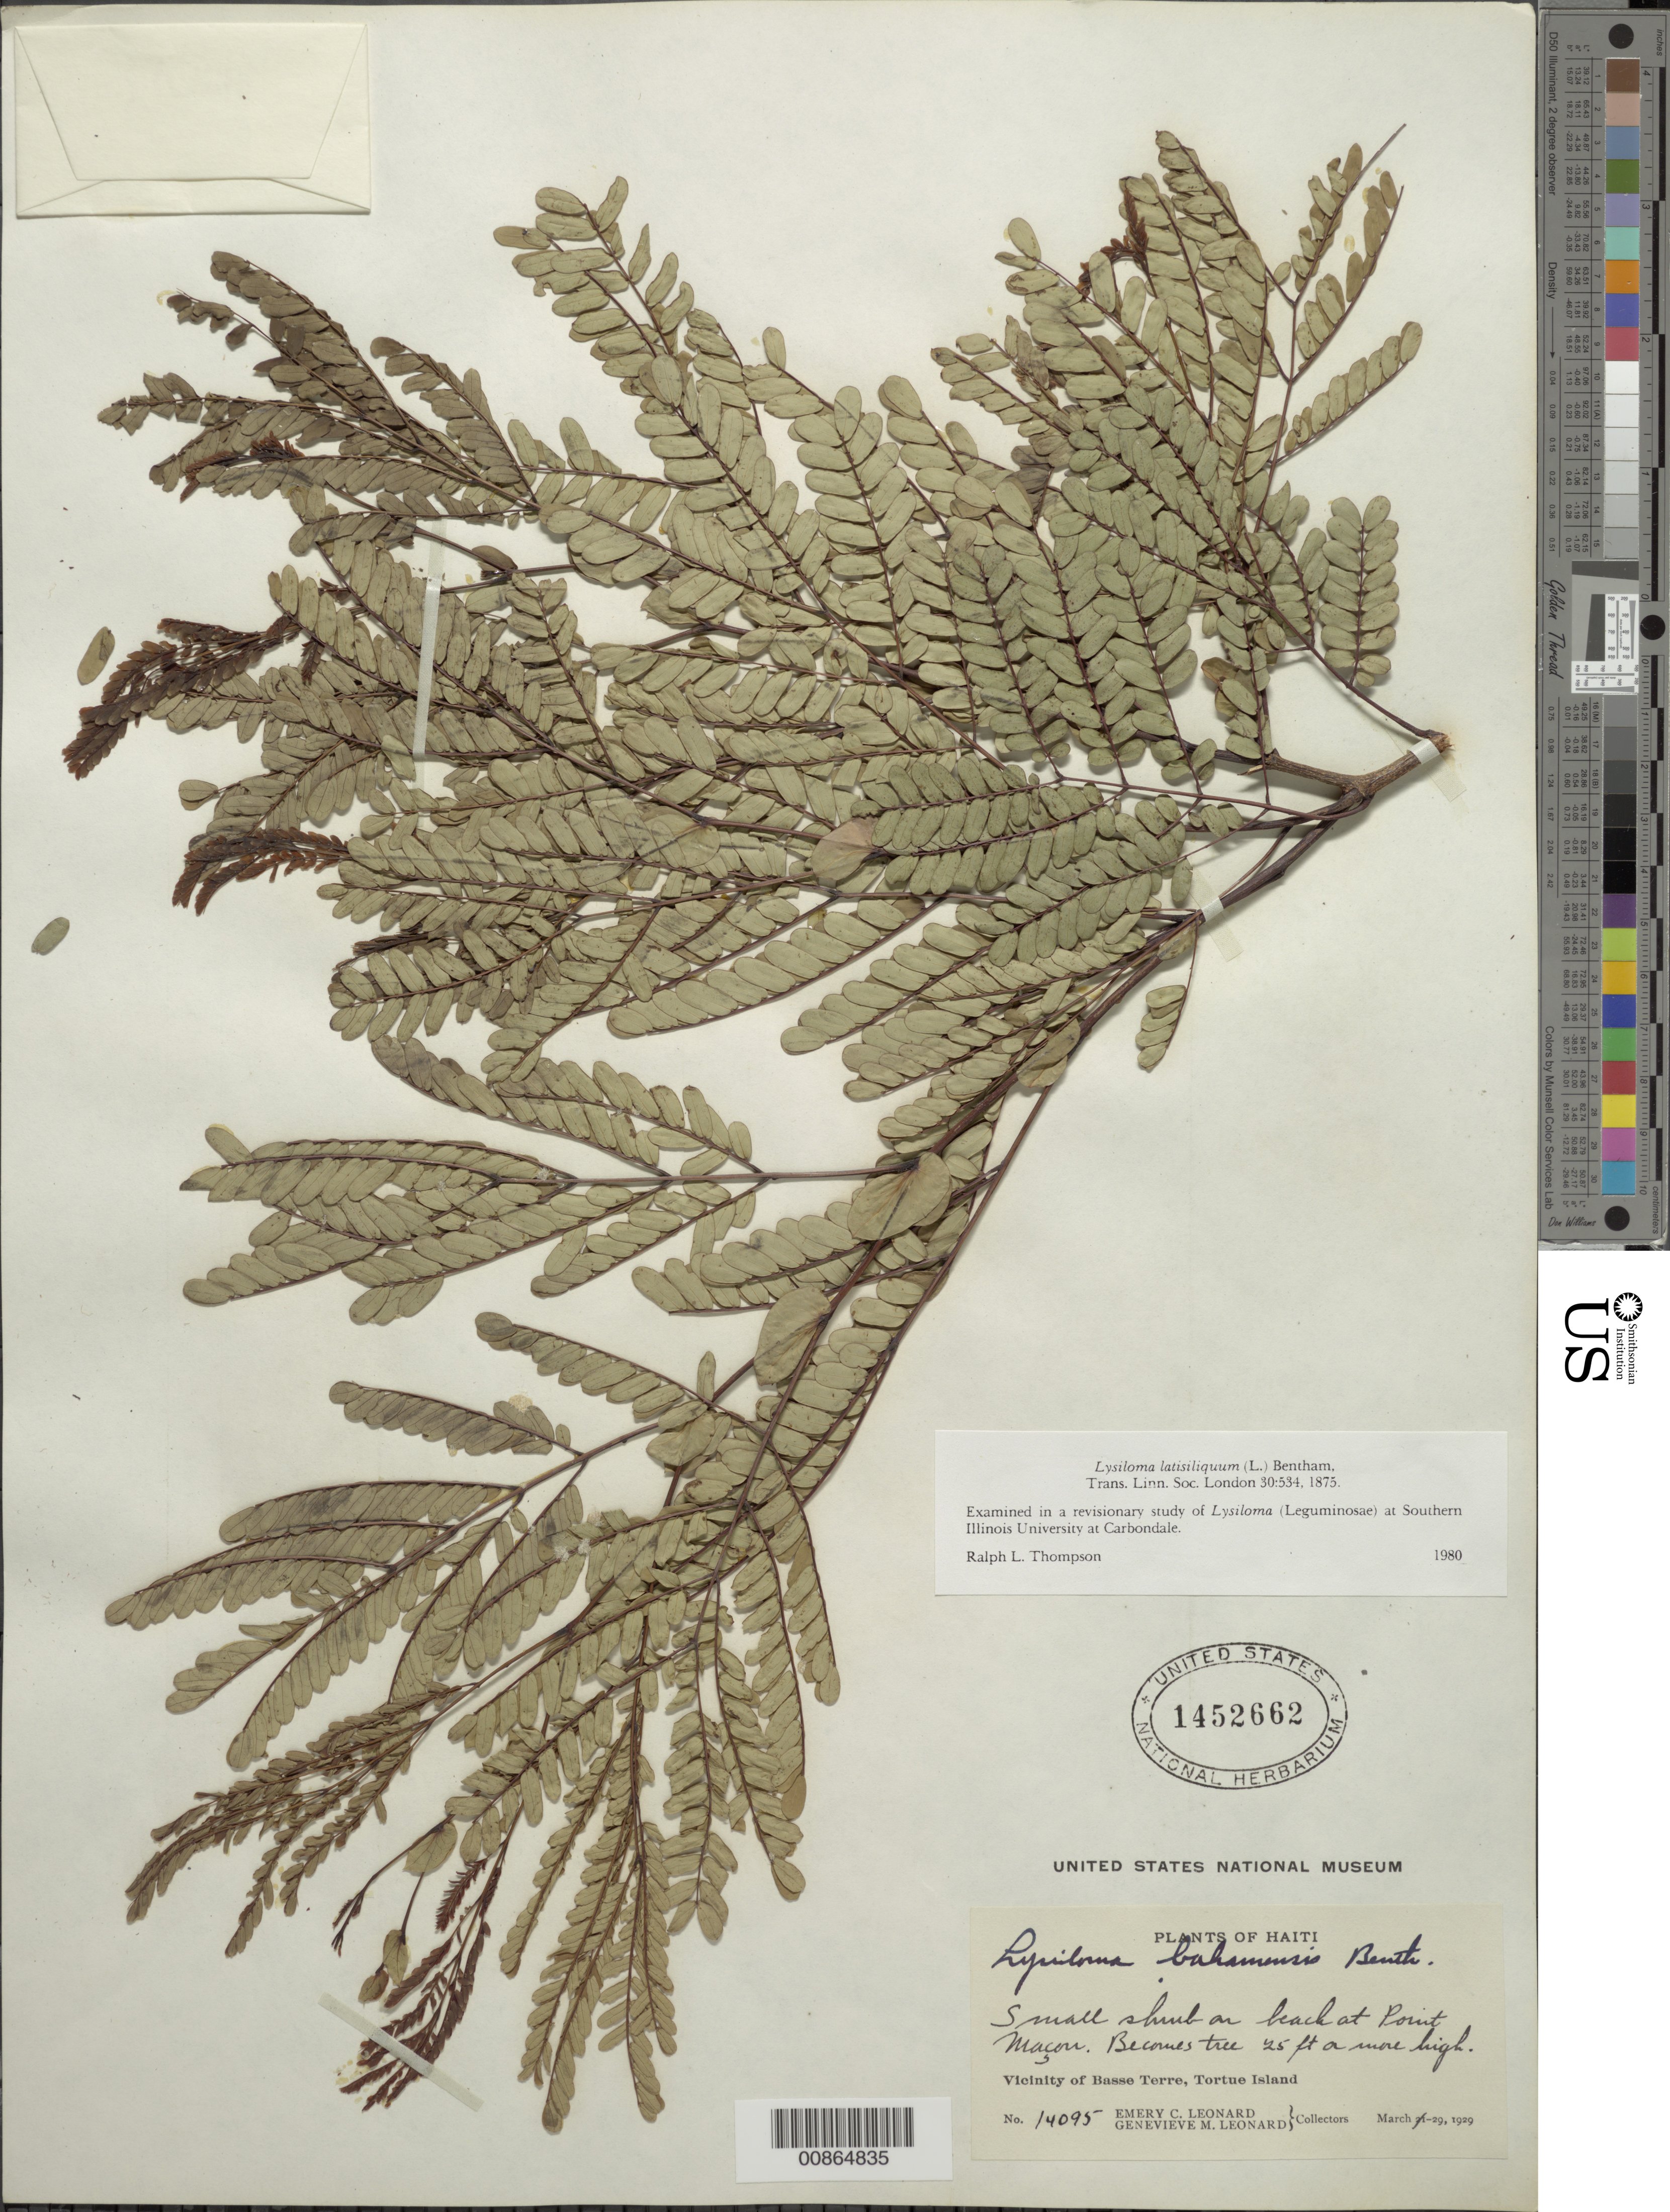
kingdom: Plantae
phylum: Tracheophyta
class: Magnoliopsida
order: Fabales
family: Fabaceae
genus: Lysiloma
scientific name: Lysiloma latisiliquum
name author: (L.) Benth.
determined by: Thompson, R. L.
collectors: E. C. Leonard & G. M. Leonard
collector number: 14095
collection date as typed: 29 Mar 1929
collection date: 1929-03-29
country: Haiti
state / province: Nord-Óuest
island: Île de la Tortue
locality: Vicinity of Basse Terre, Tortue Island. At Point Maçon.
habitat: On beach.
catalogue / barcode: US 1452662